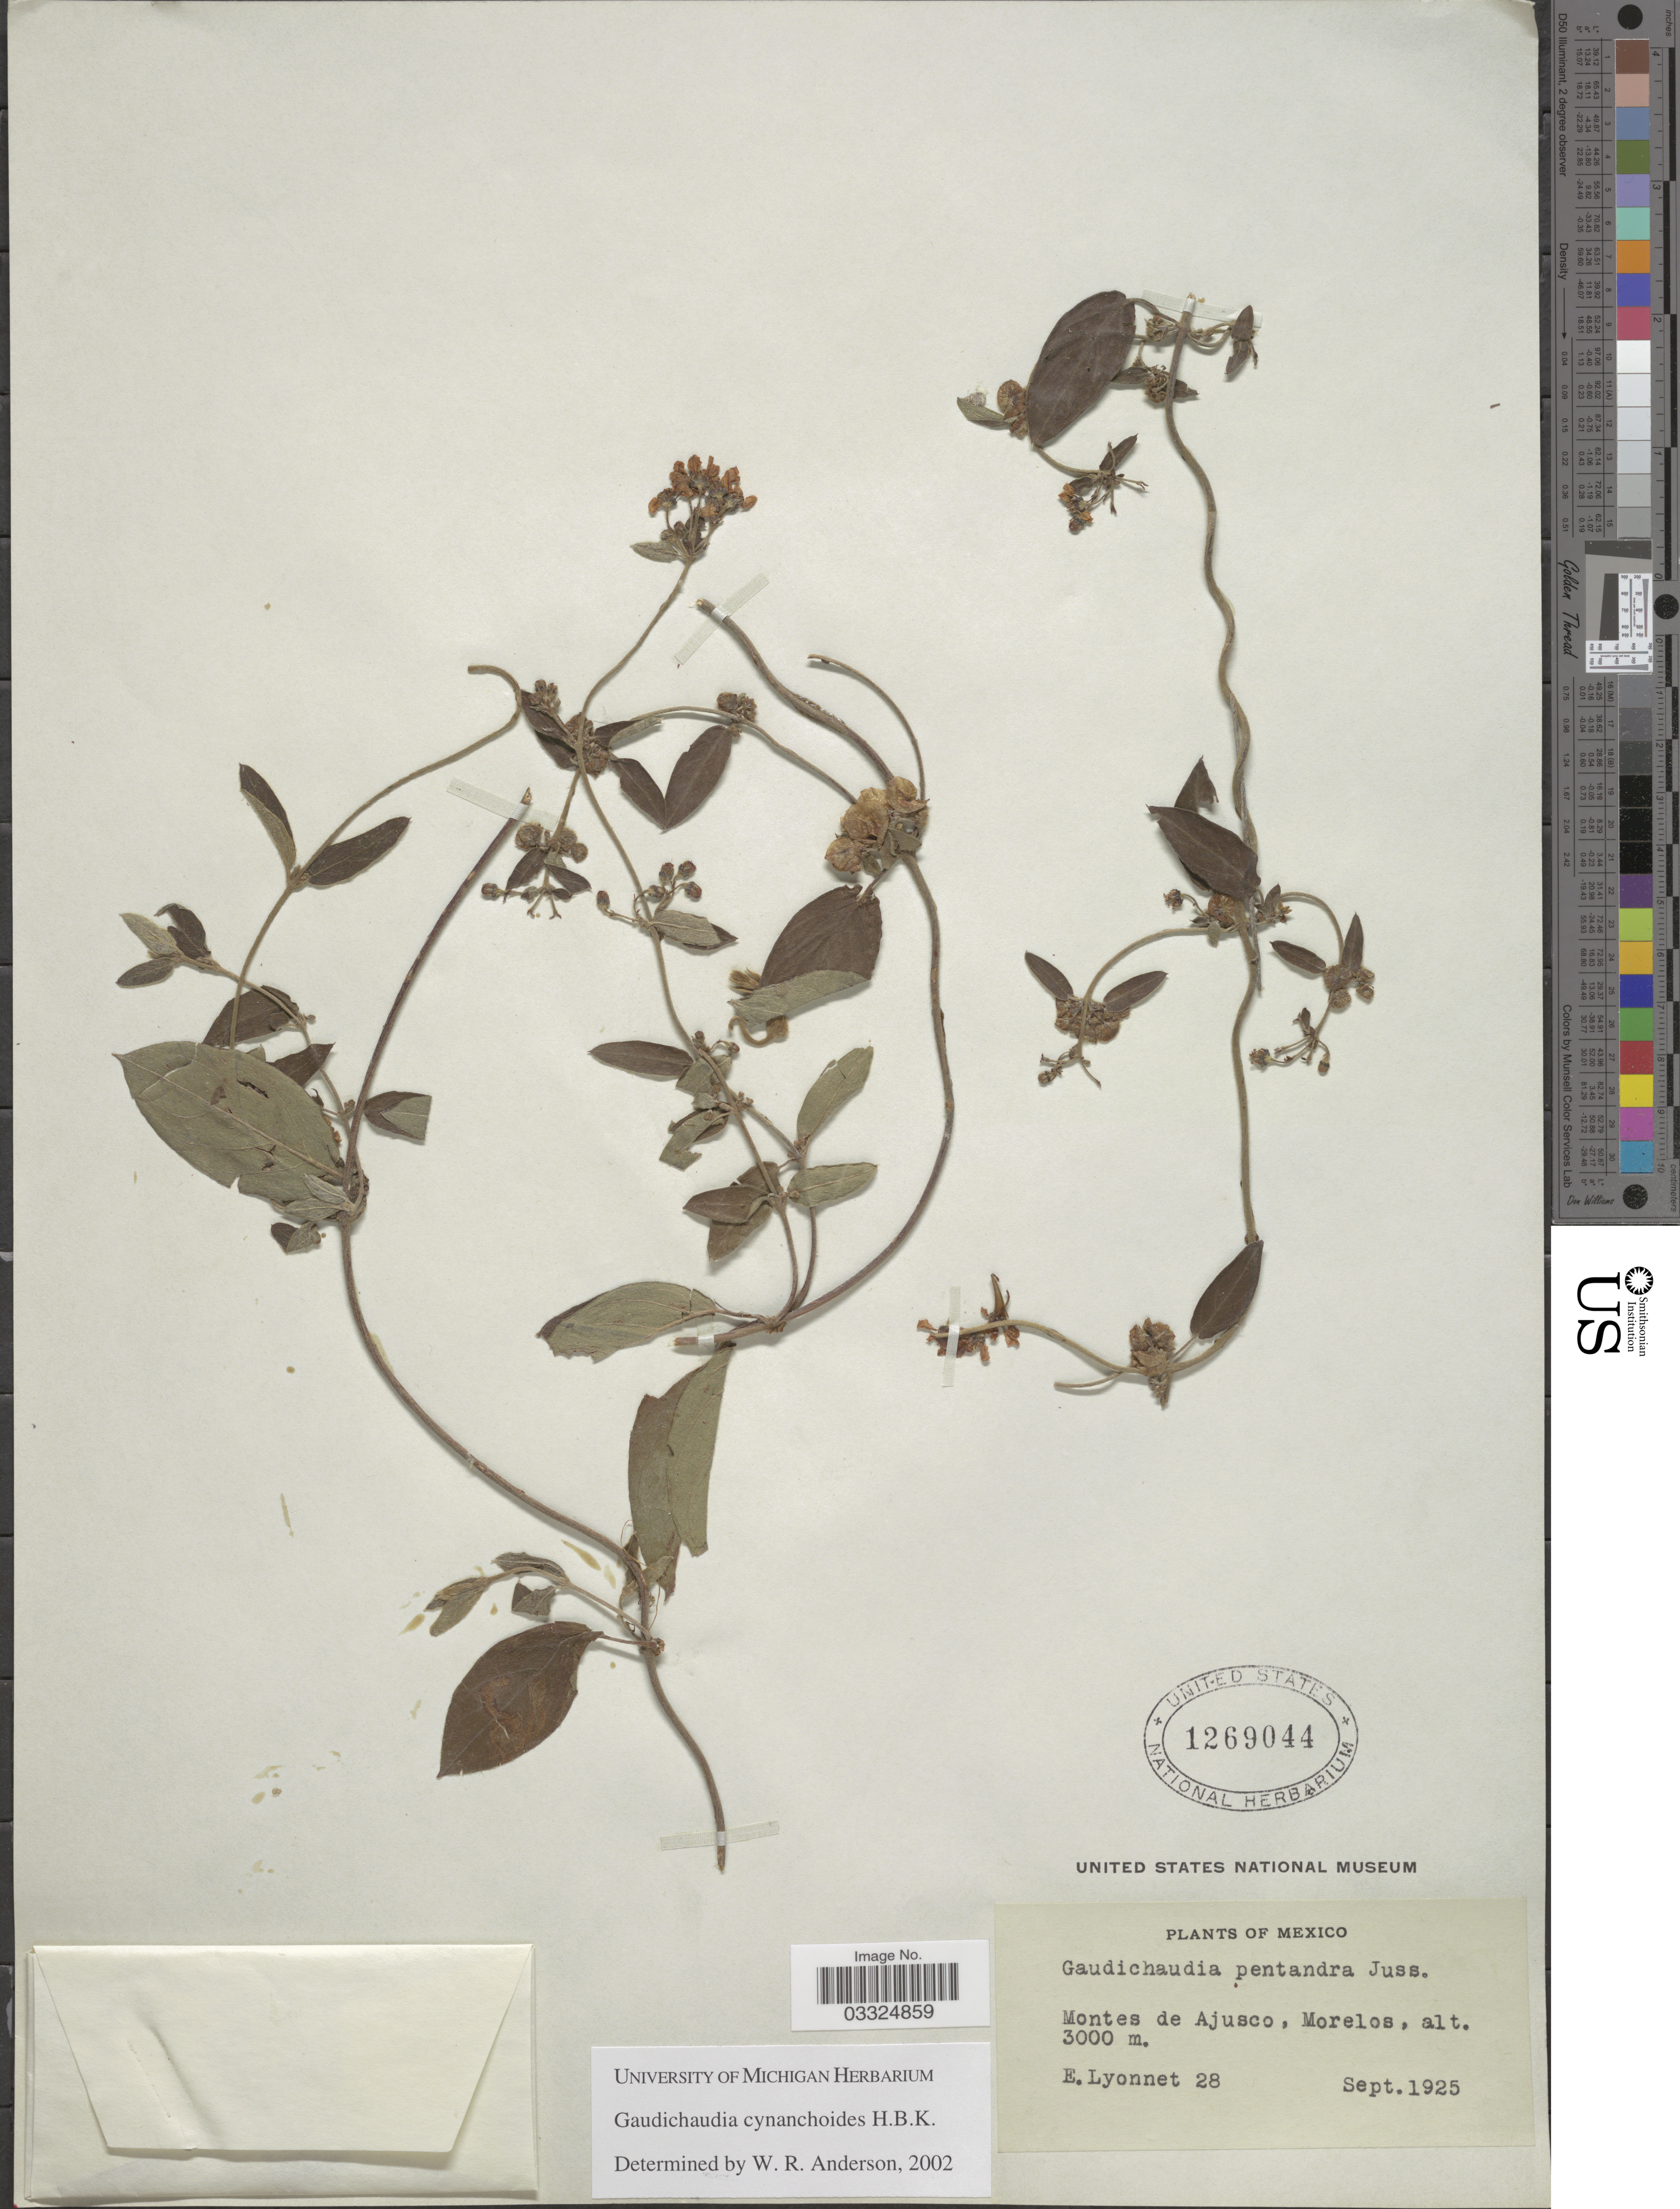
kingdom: Plantae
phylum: Tracheophyta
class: Magnoliopsida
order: Malpighiales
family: Malpighiaceae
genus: Gaudichaudia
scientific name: Gaudichaudia cynanchoides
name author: Kunth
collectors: E. Lyonnet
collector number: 28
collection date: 1925-09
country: Mexico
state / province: Morelos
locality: Montes de Ajusco.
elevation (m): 3000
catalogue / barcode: US 1269044